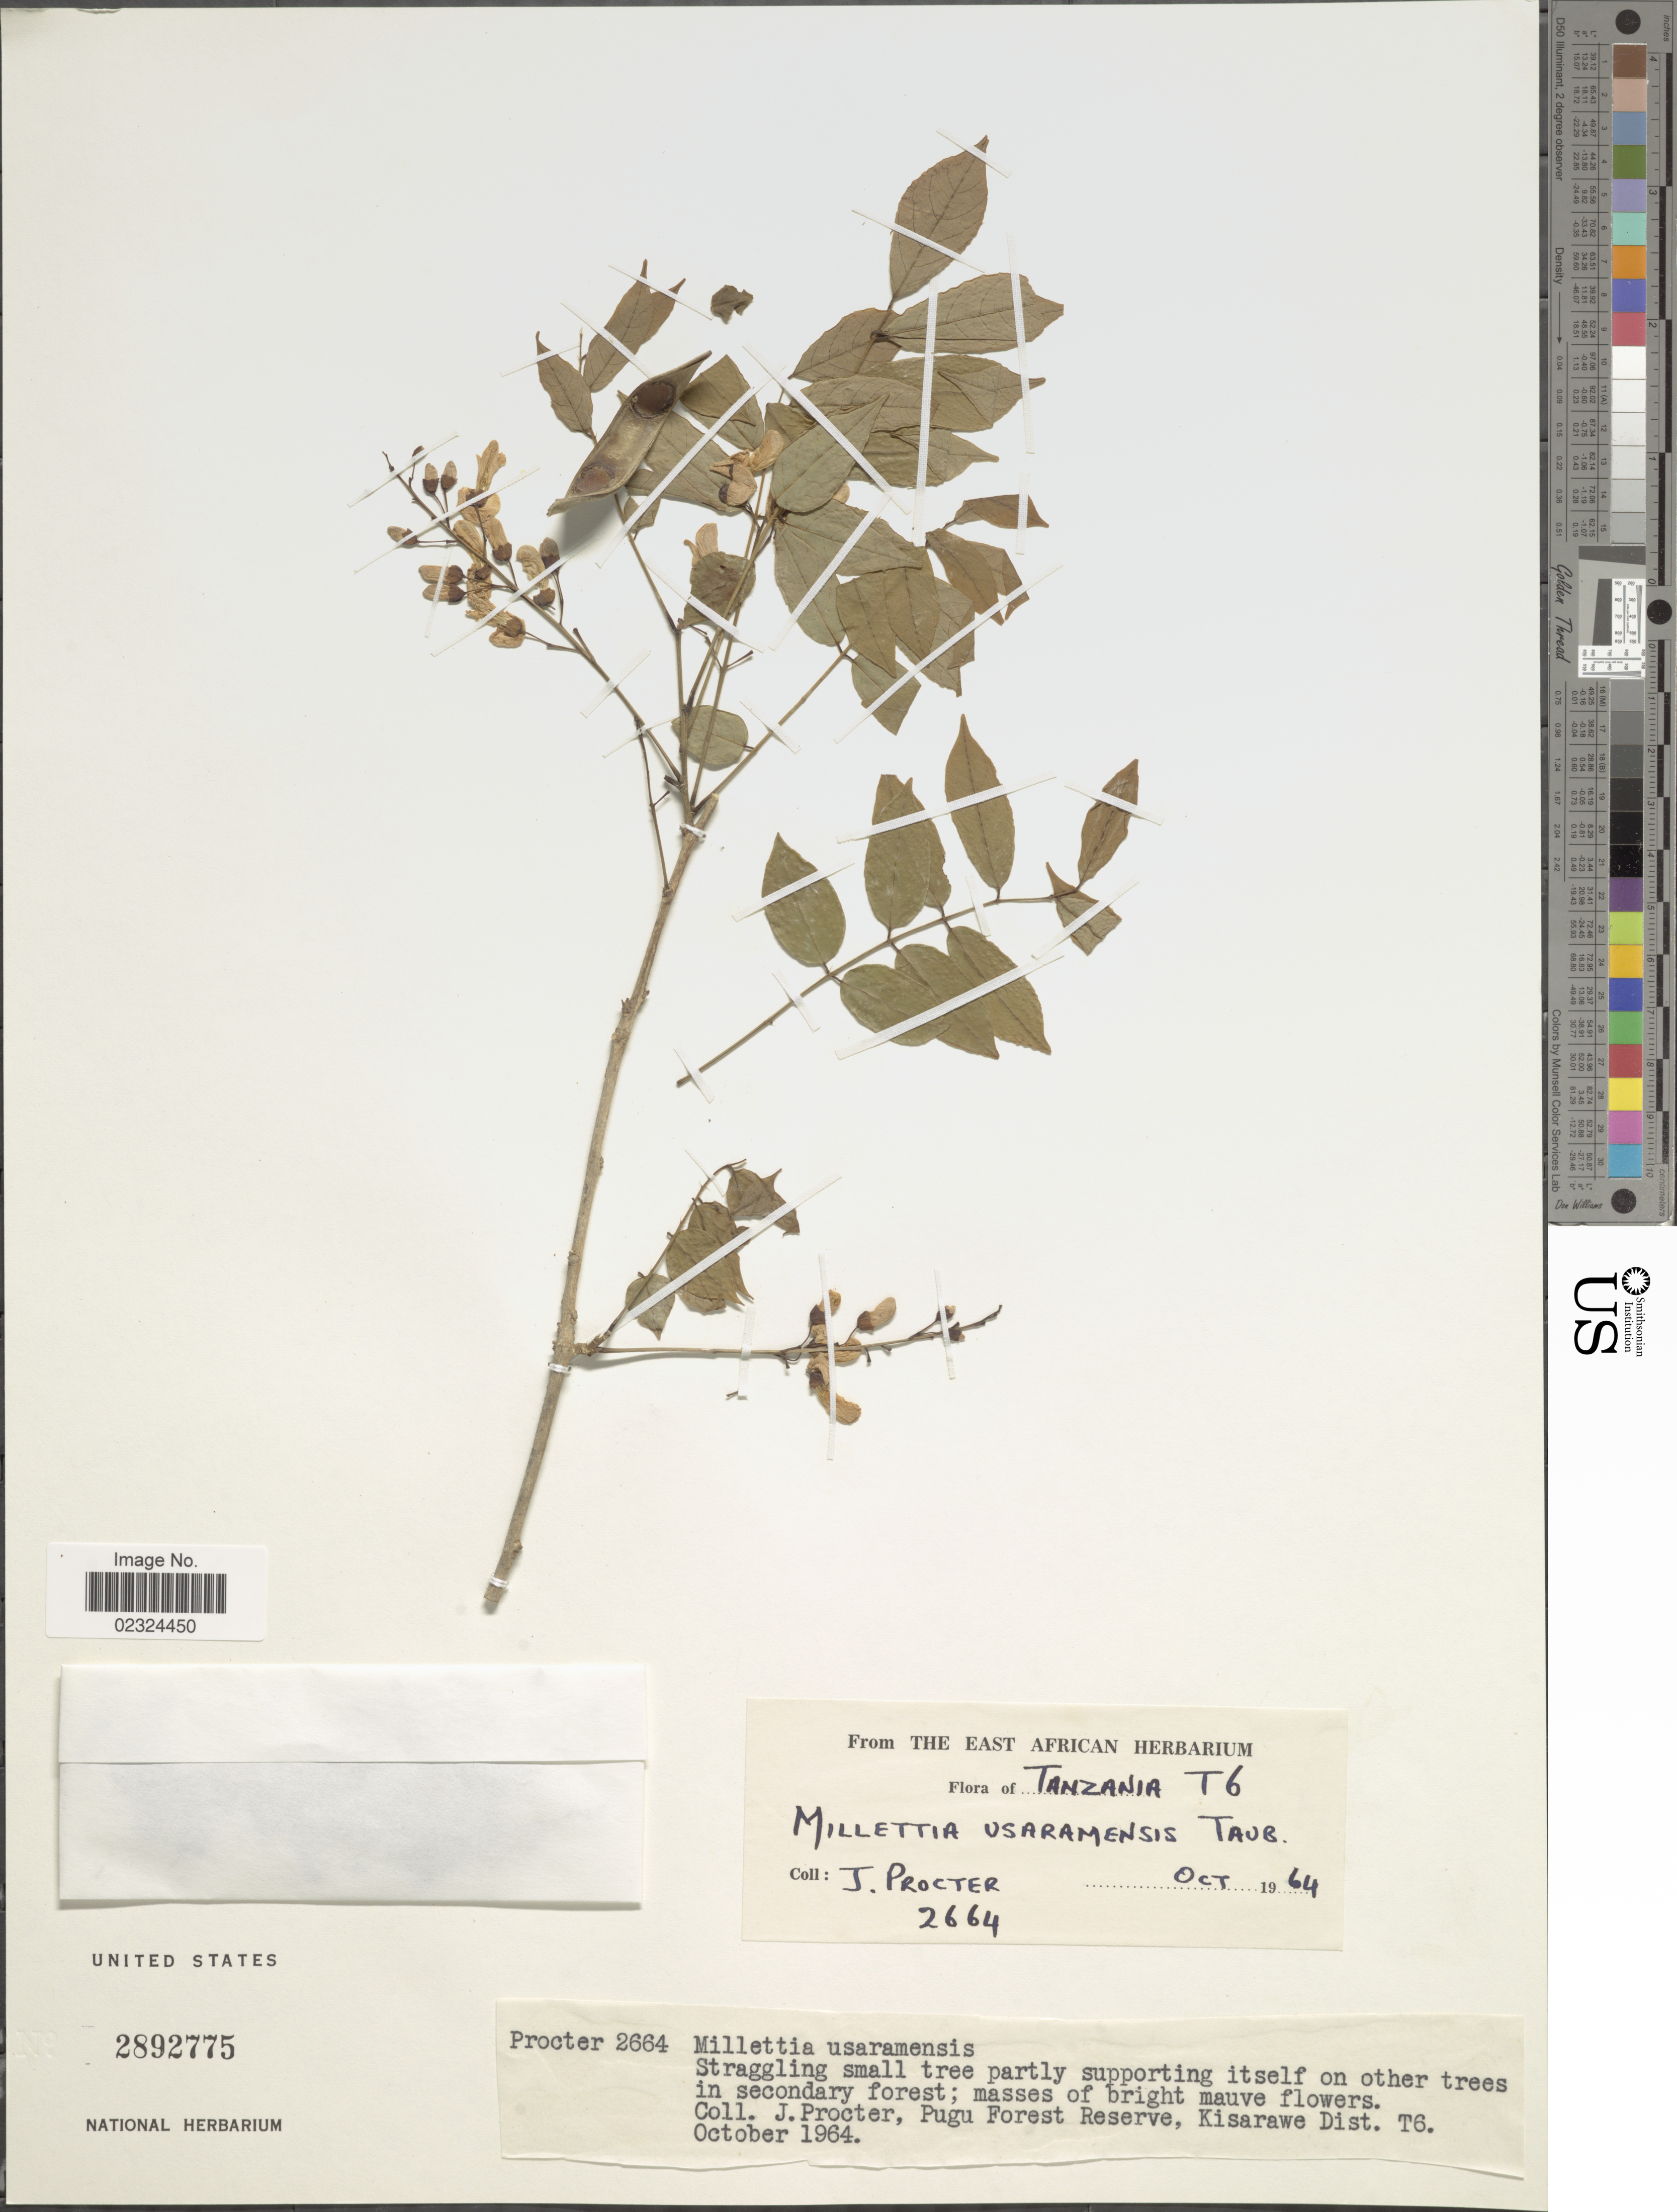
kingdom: Plantae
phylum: Tracheophyta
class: Magnoliopsida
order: Fabales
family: Fabaceae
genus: Millettia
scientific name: Millettia usaramensis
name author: Taub.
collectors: J. Procter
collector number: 2664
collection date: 1964-10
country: Tanzania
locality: Pugu Forest Reserve, Kisarawe Dist. T6.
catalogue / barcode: US 2892775